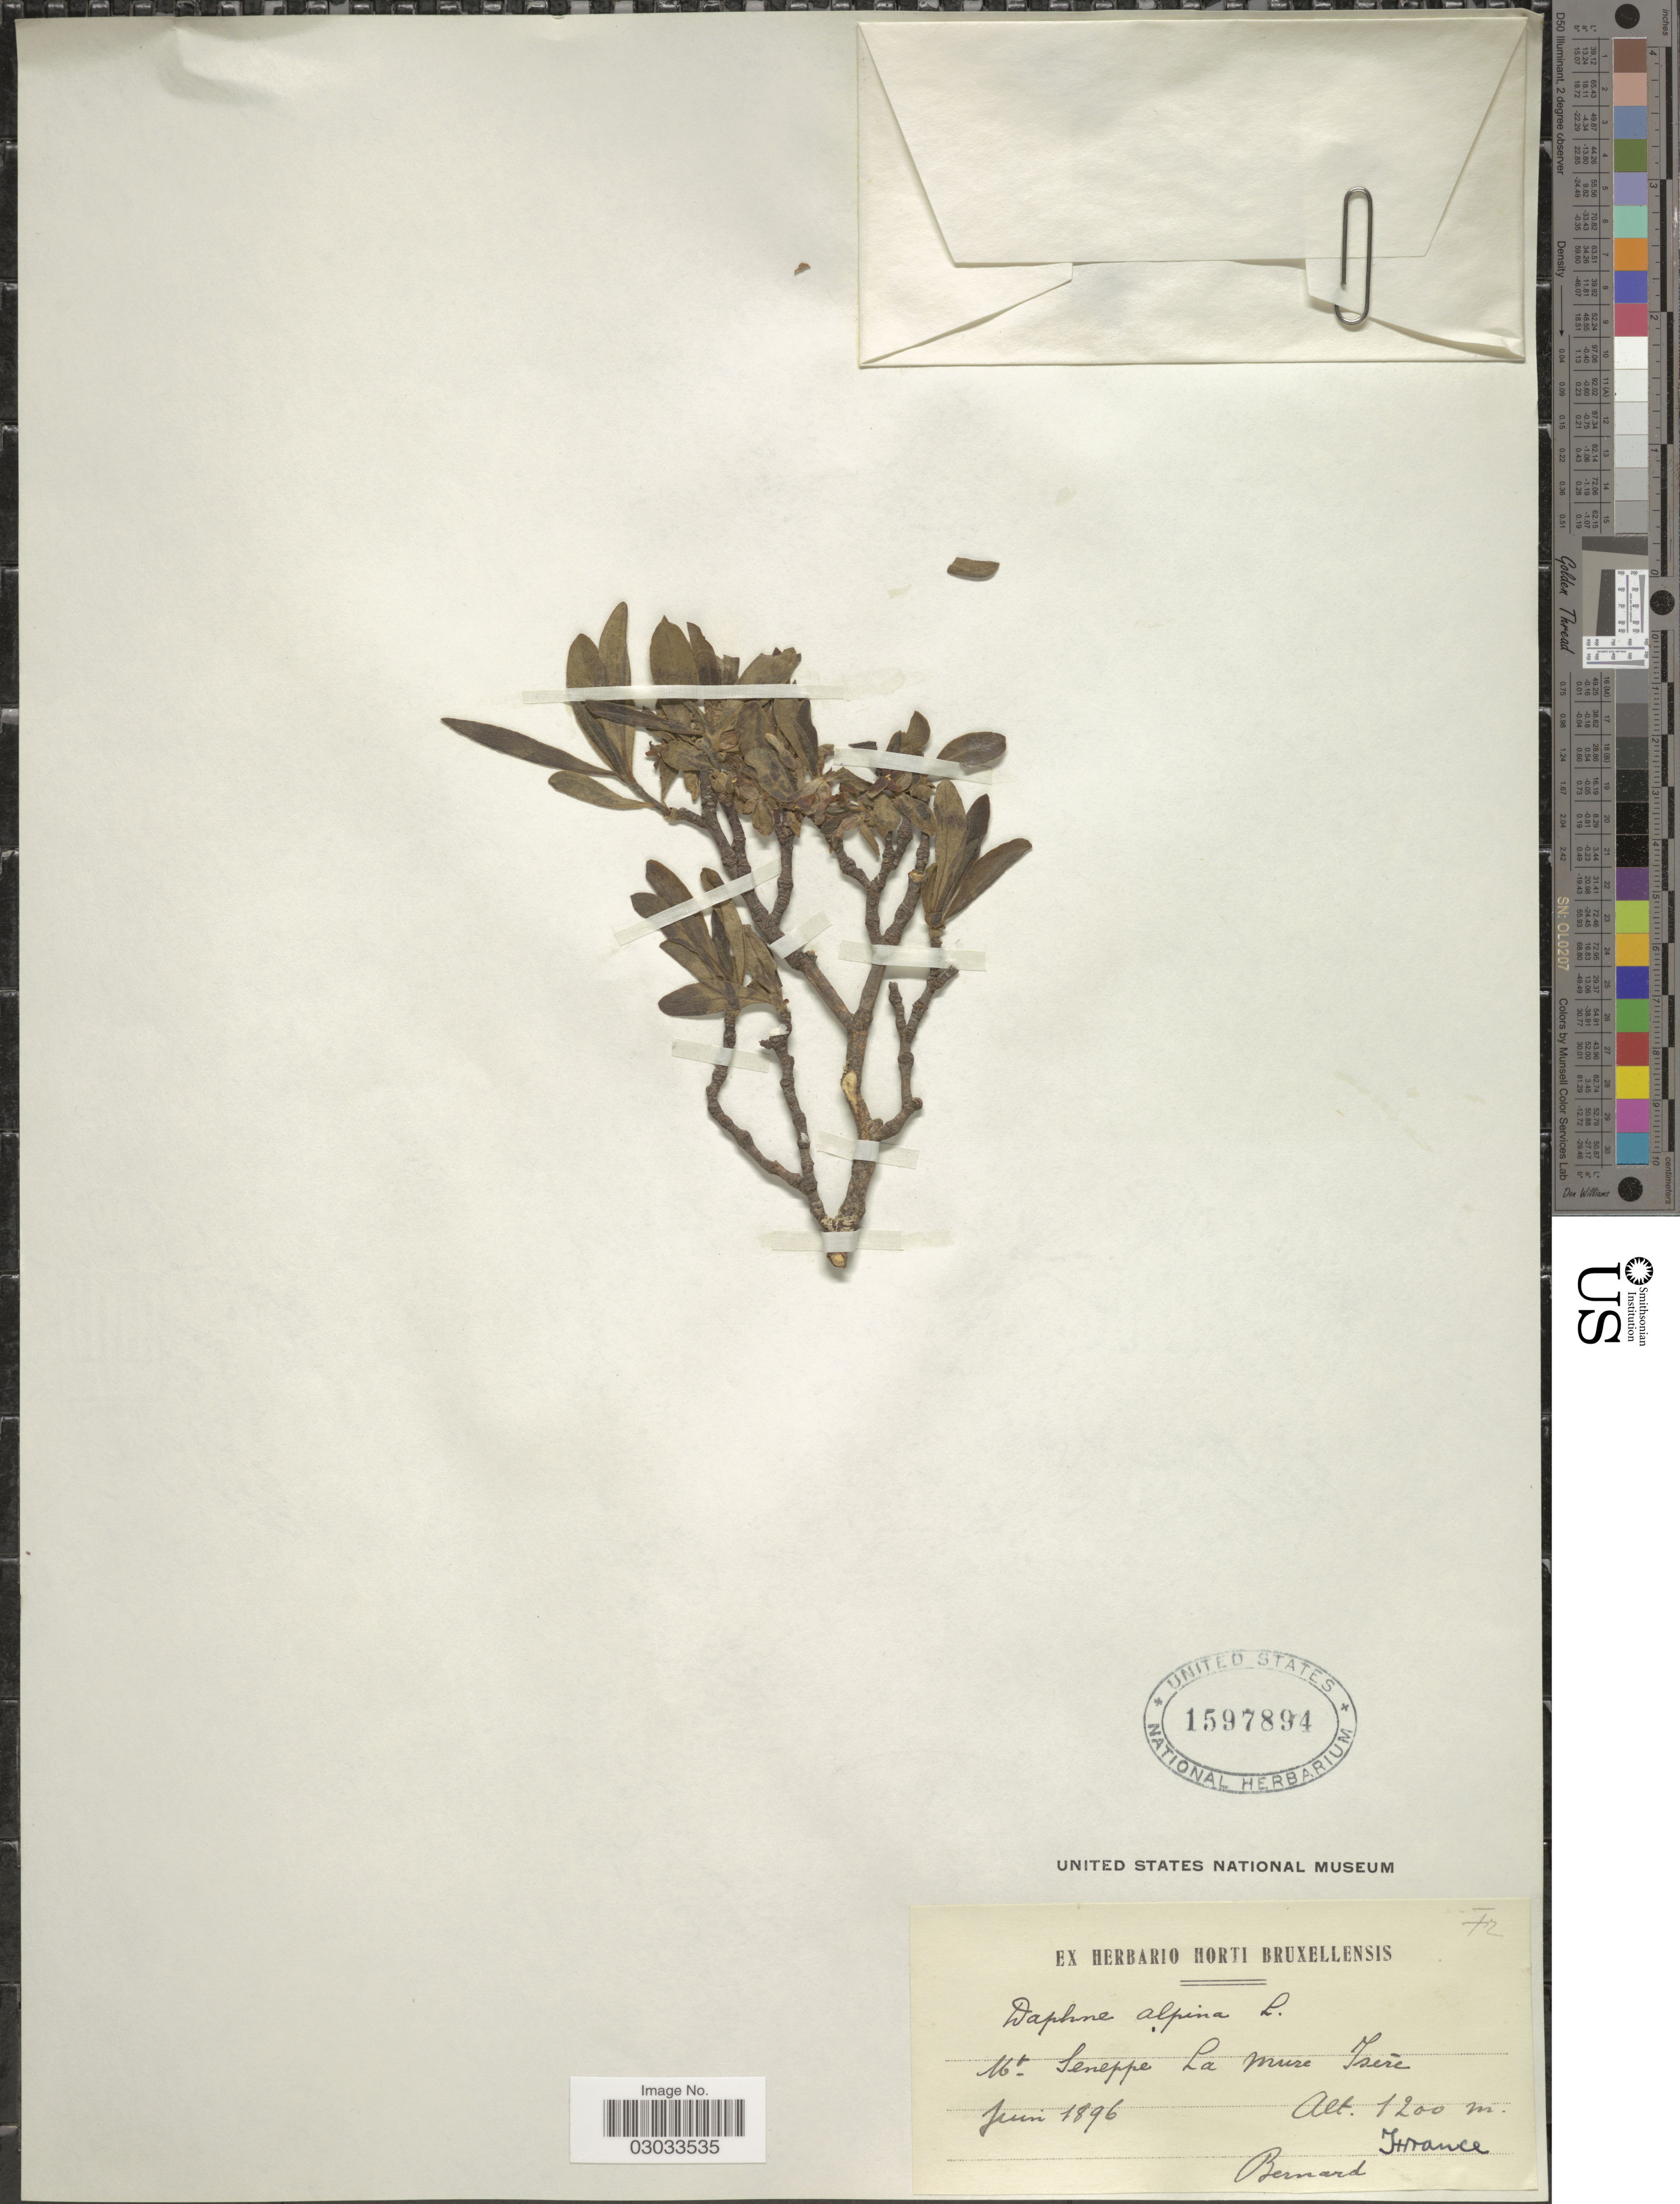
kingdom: Plantae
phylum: Tracheophyta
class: Magnoliopsida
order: Malvales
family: Thymelaeaceae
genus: Daphne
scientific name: Daphne alpina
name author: L.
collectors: -. Bernard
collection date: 1896-06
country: France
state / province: Auvergne-Rhône-Alpes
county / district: Isère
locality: Mt. Seneppe La mure Iserè.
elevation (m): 1200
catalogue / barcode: US 1597894